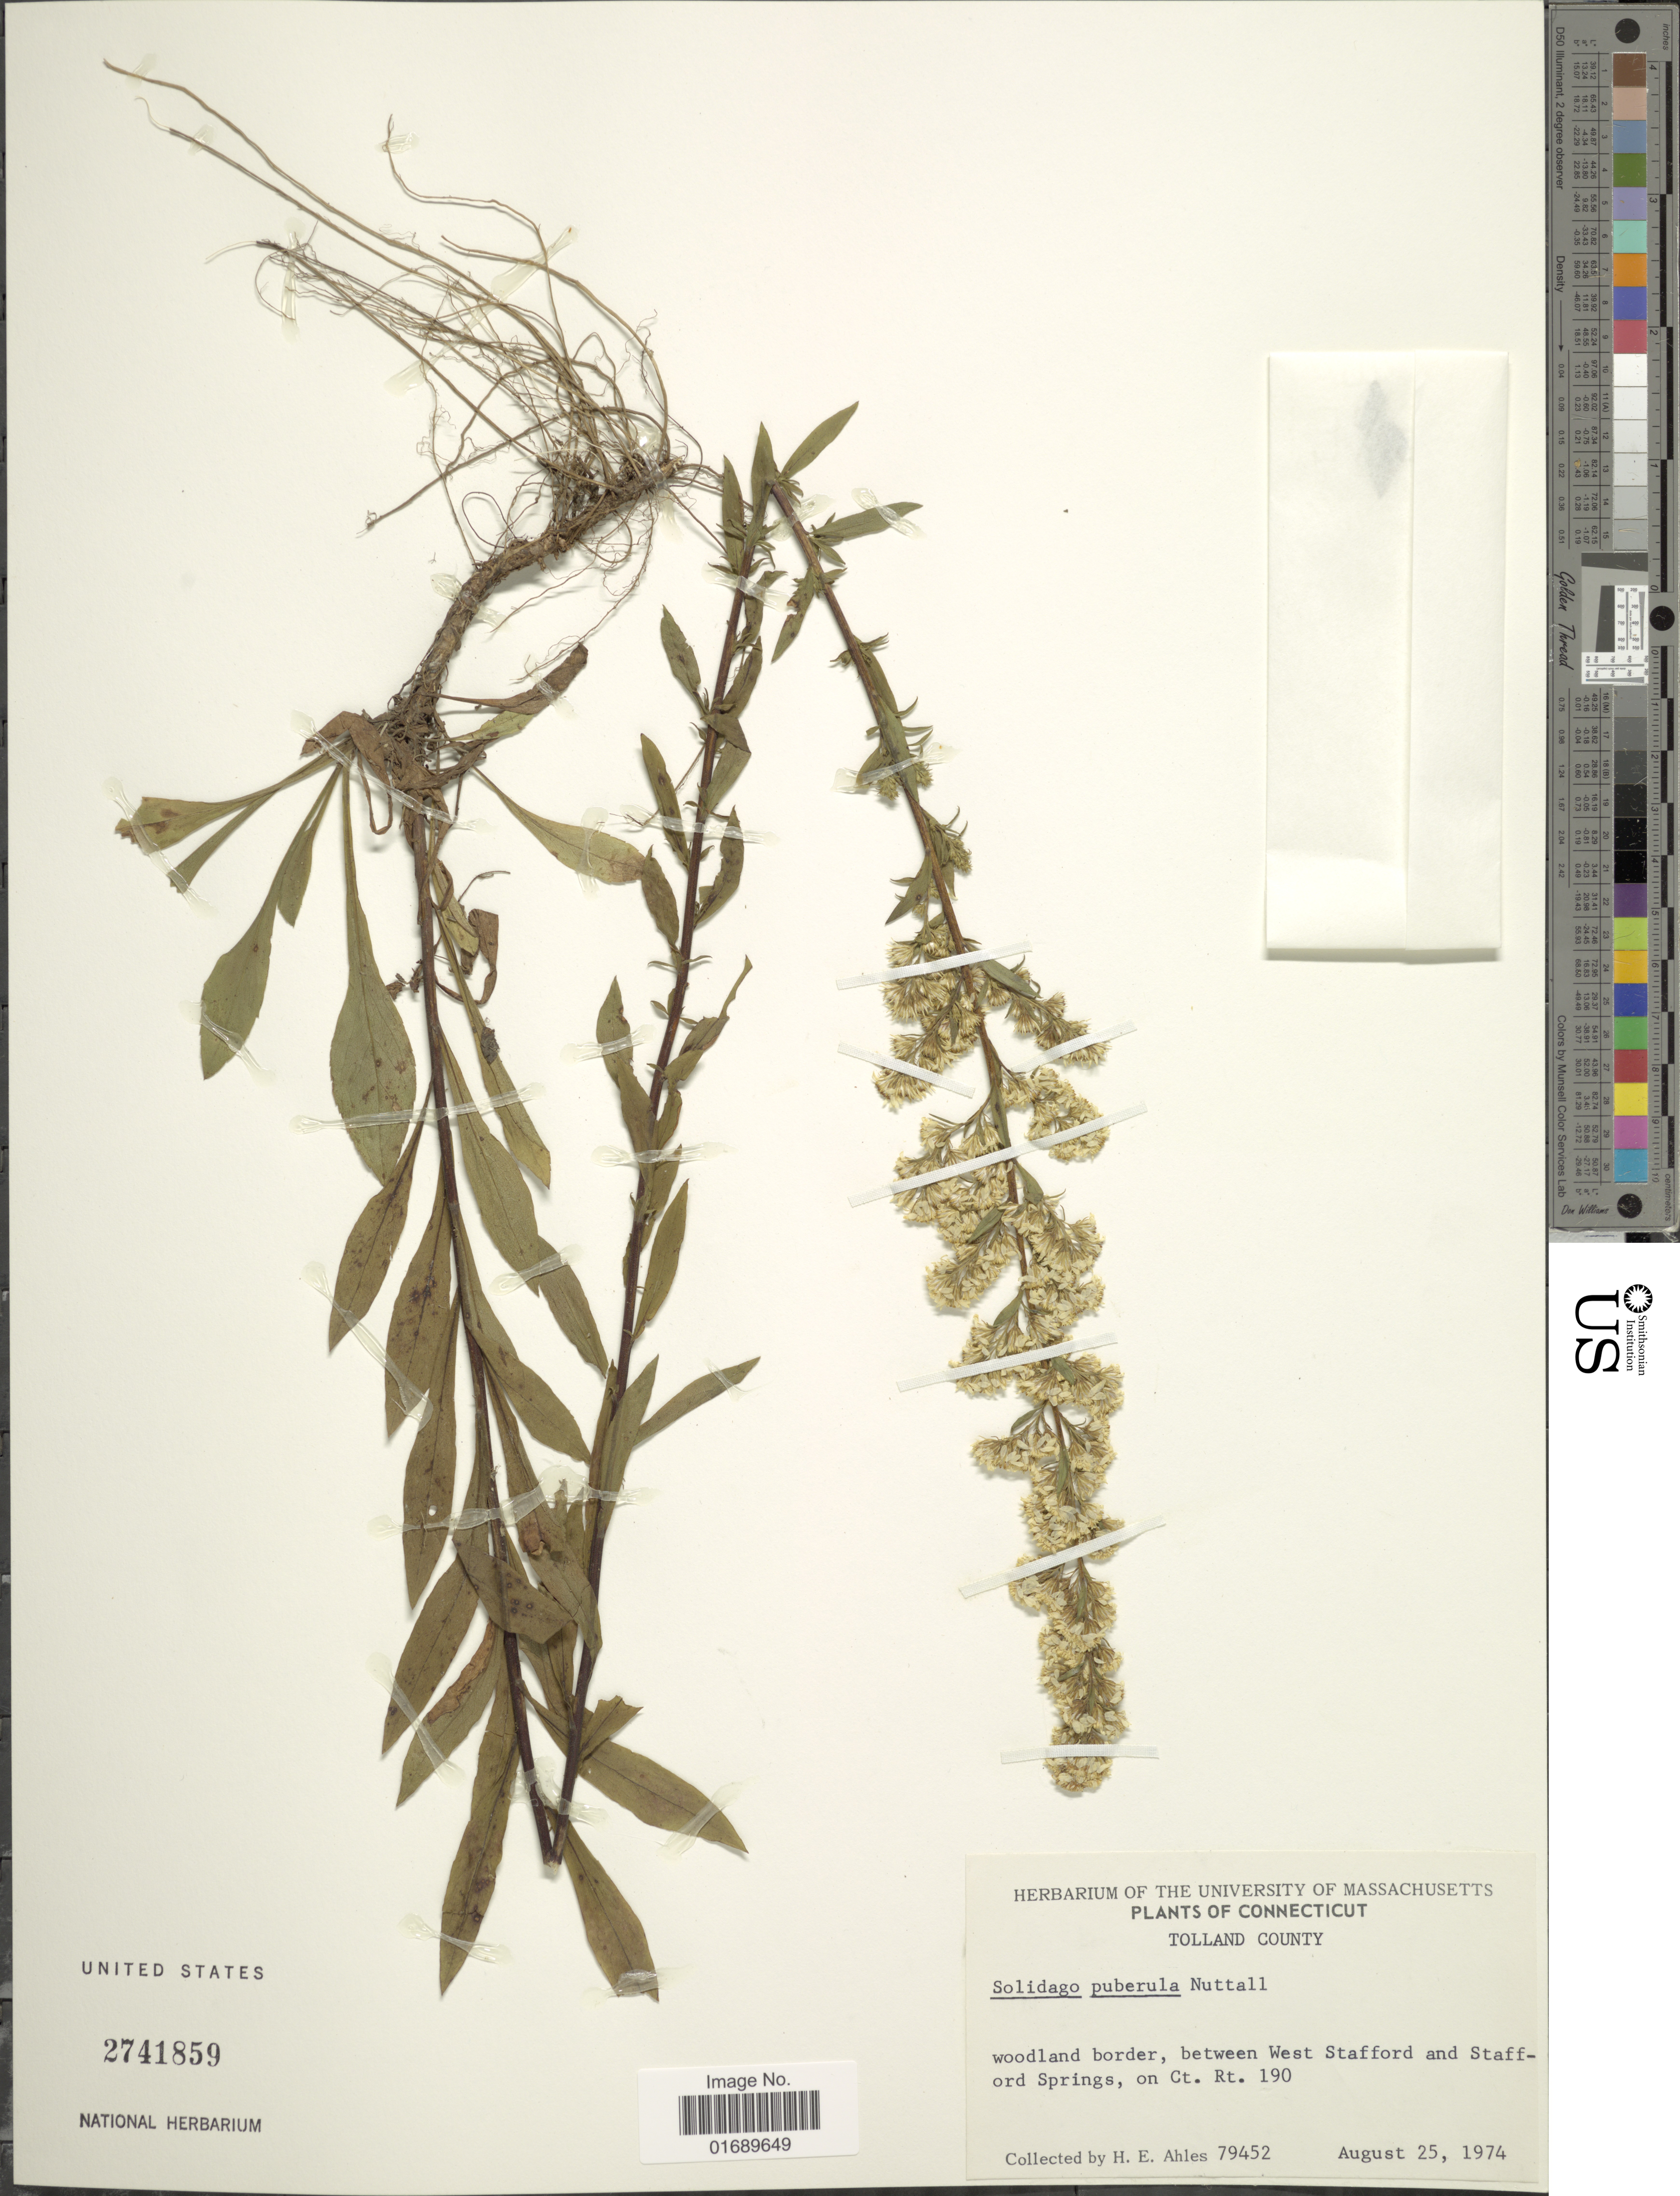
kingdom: Plantae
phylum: Tracheophyta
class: Magnoliopsida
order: Asterales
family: Asteraceae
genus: Solidago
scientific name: Solidago puberula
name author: Nutt.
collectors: H. E. Ahles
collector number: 79452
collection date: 1974-08-25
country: United States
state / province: Connecticut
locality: Toland County, woodland border, between West Stafford and Stafford Springs, on Ct. Rt. 190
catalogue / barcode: US 2741859